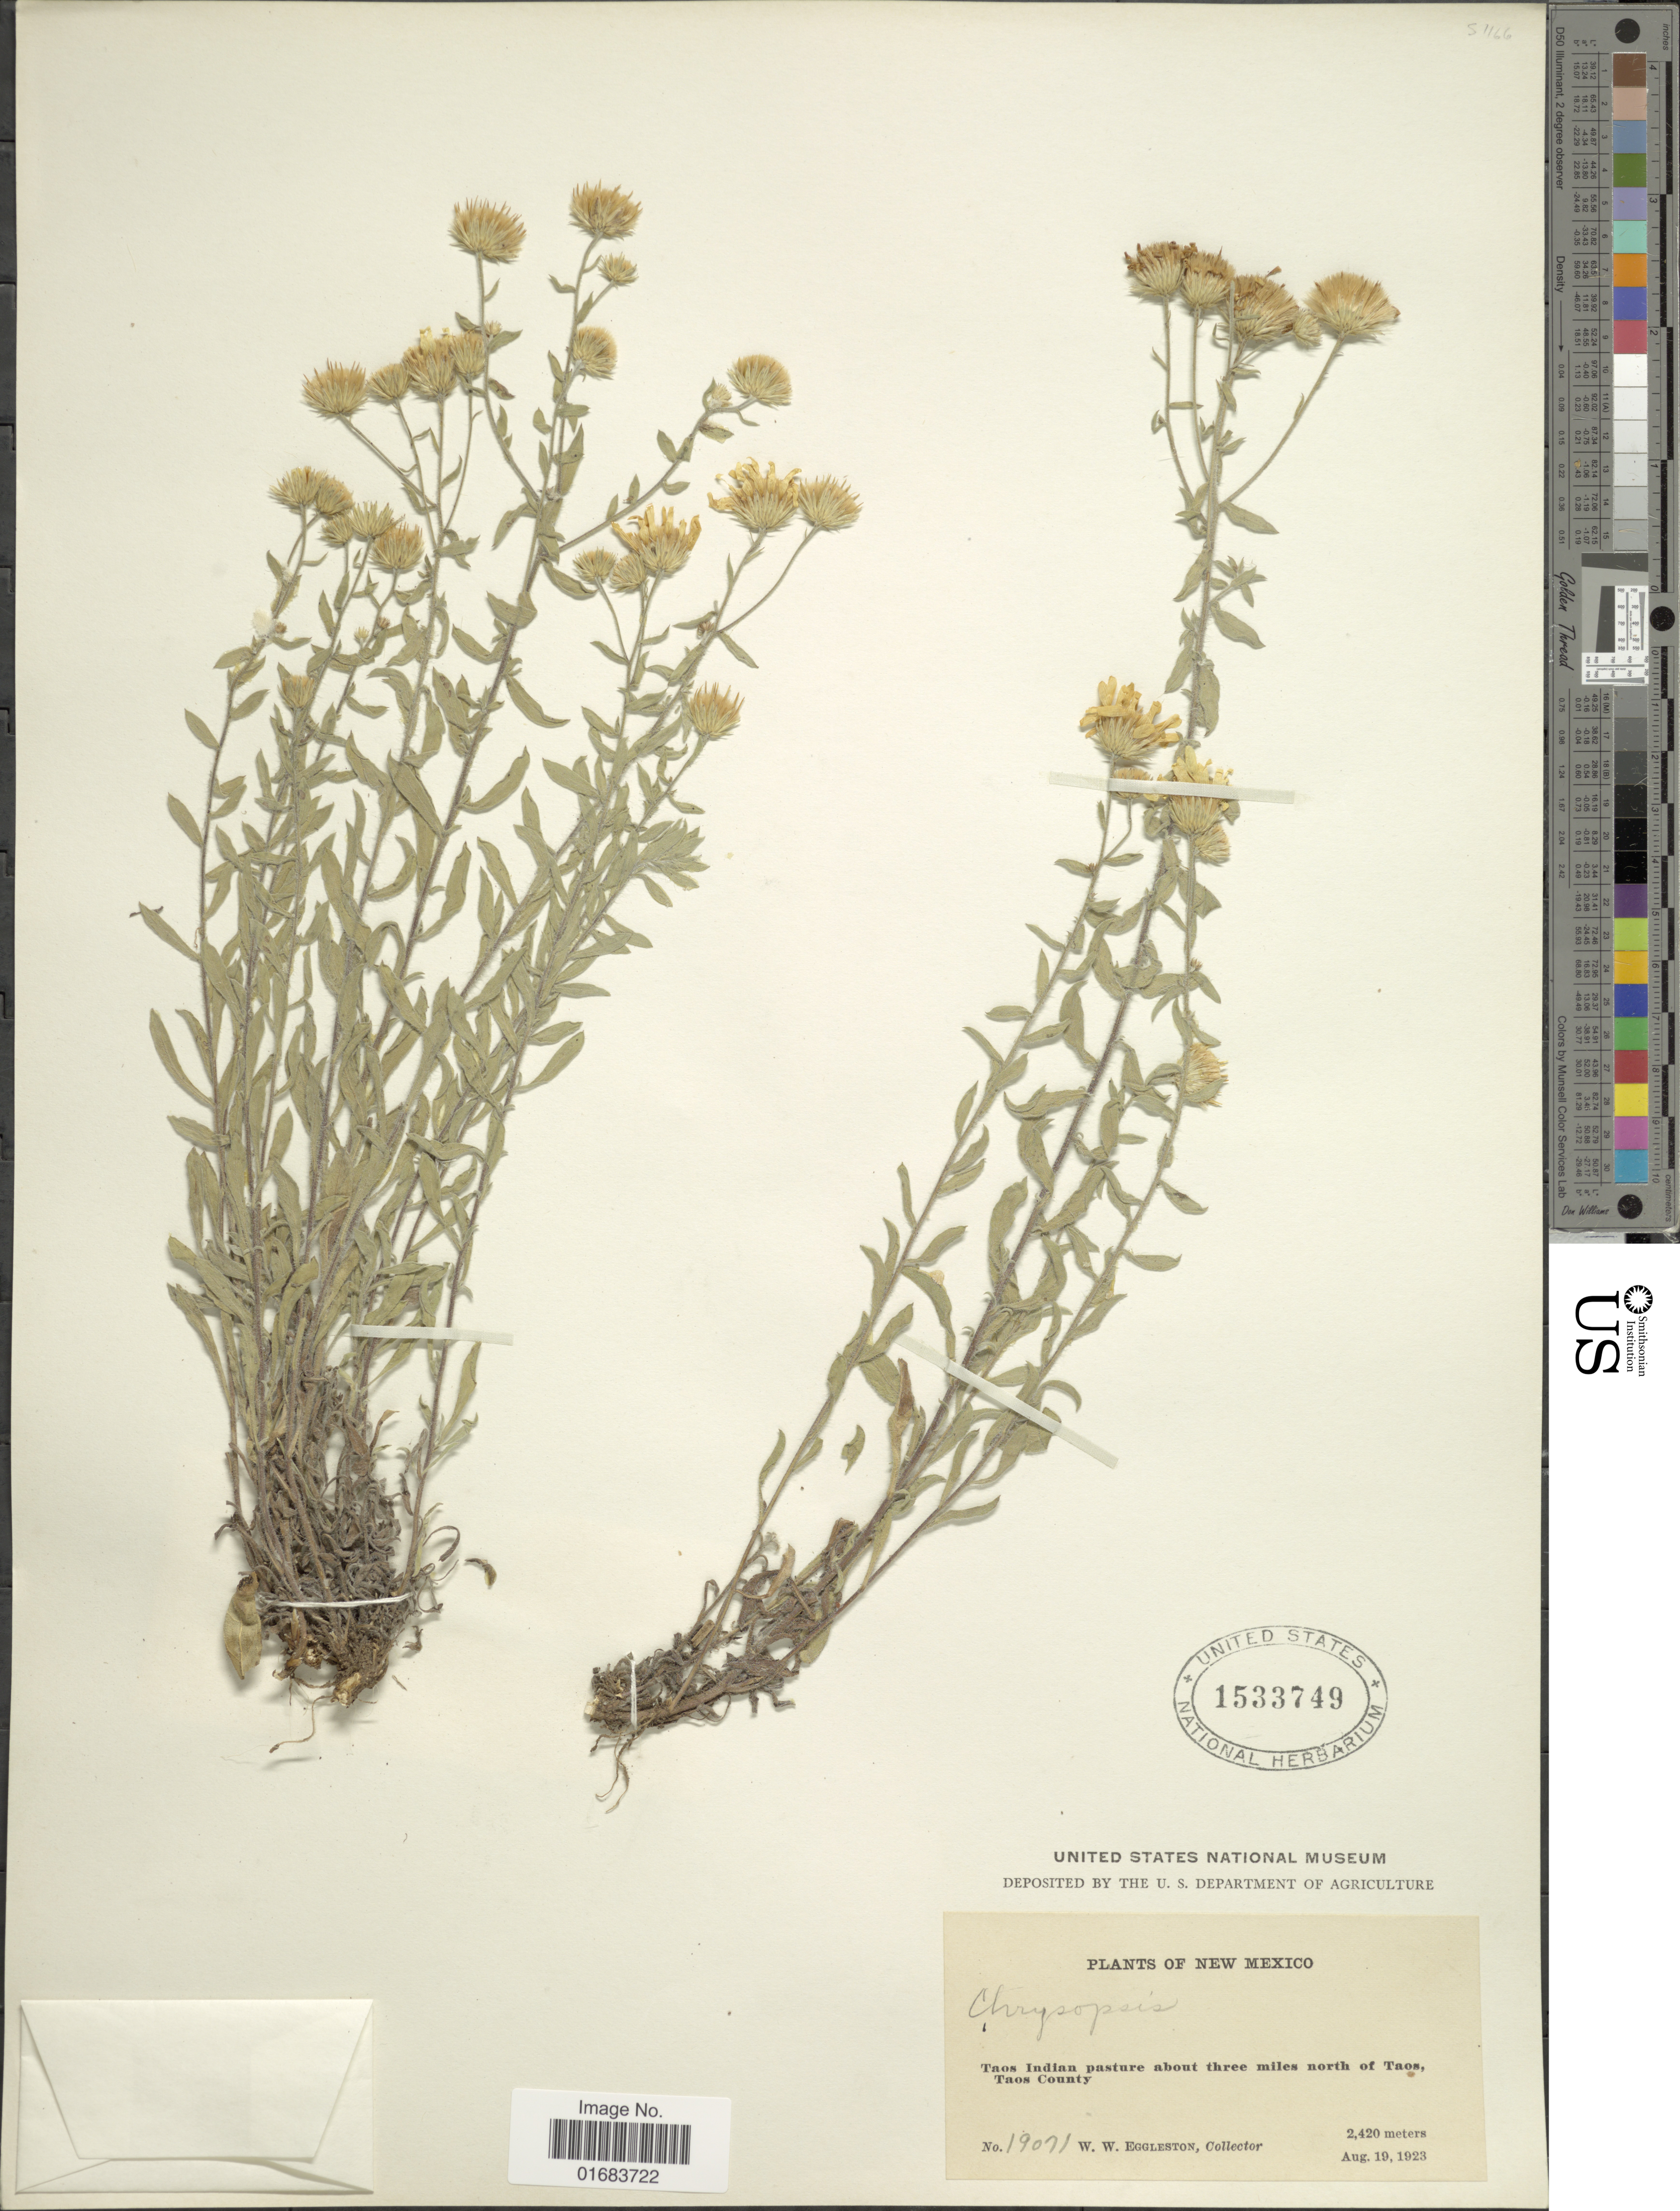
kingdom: Plantae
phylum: Tracheophyta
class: Magnoliopsida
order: Asterales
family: Asteraceae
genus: Chrysopsis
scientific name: Chrysopsis sp.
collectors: W. W. Eggleston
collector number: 19071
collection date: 1923-08-19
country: United States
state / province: New Mexico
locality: Taos Indian pasture about three miles north of Taos, Taos County.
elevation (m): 2420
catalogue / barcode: US 1533749